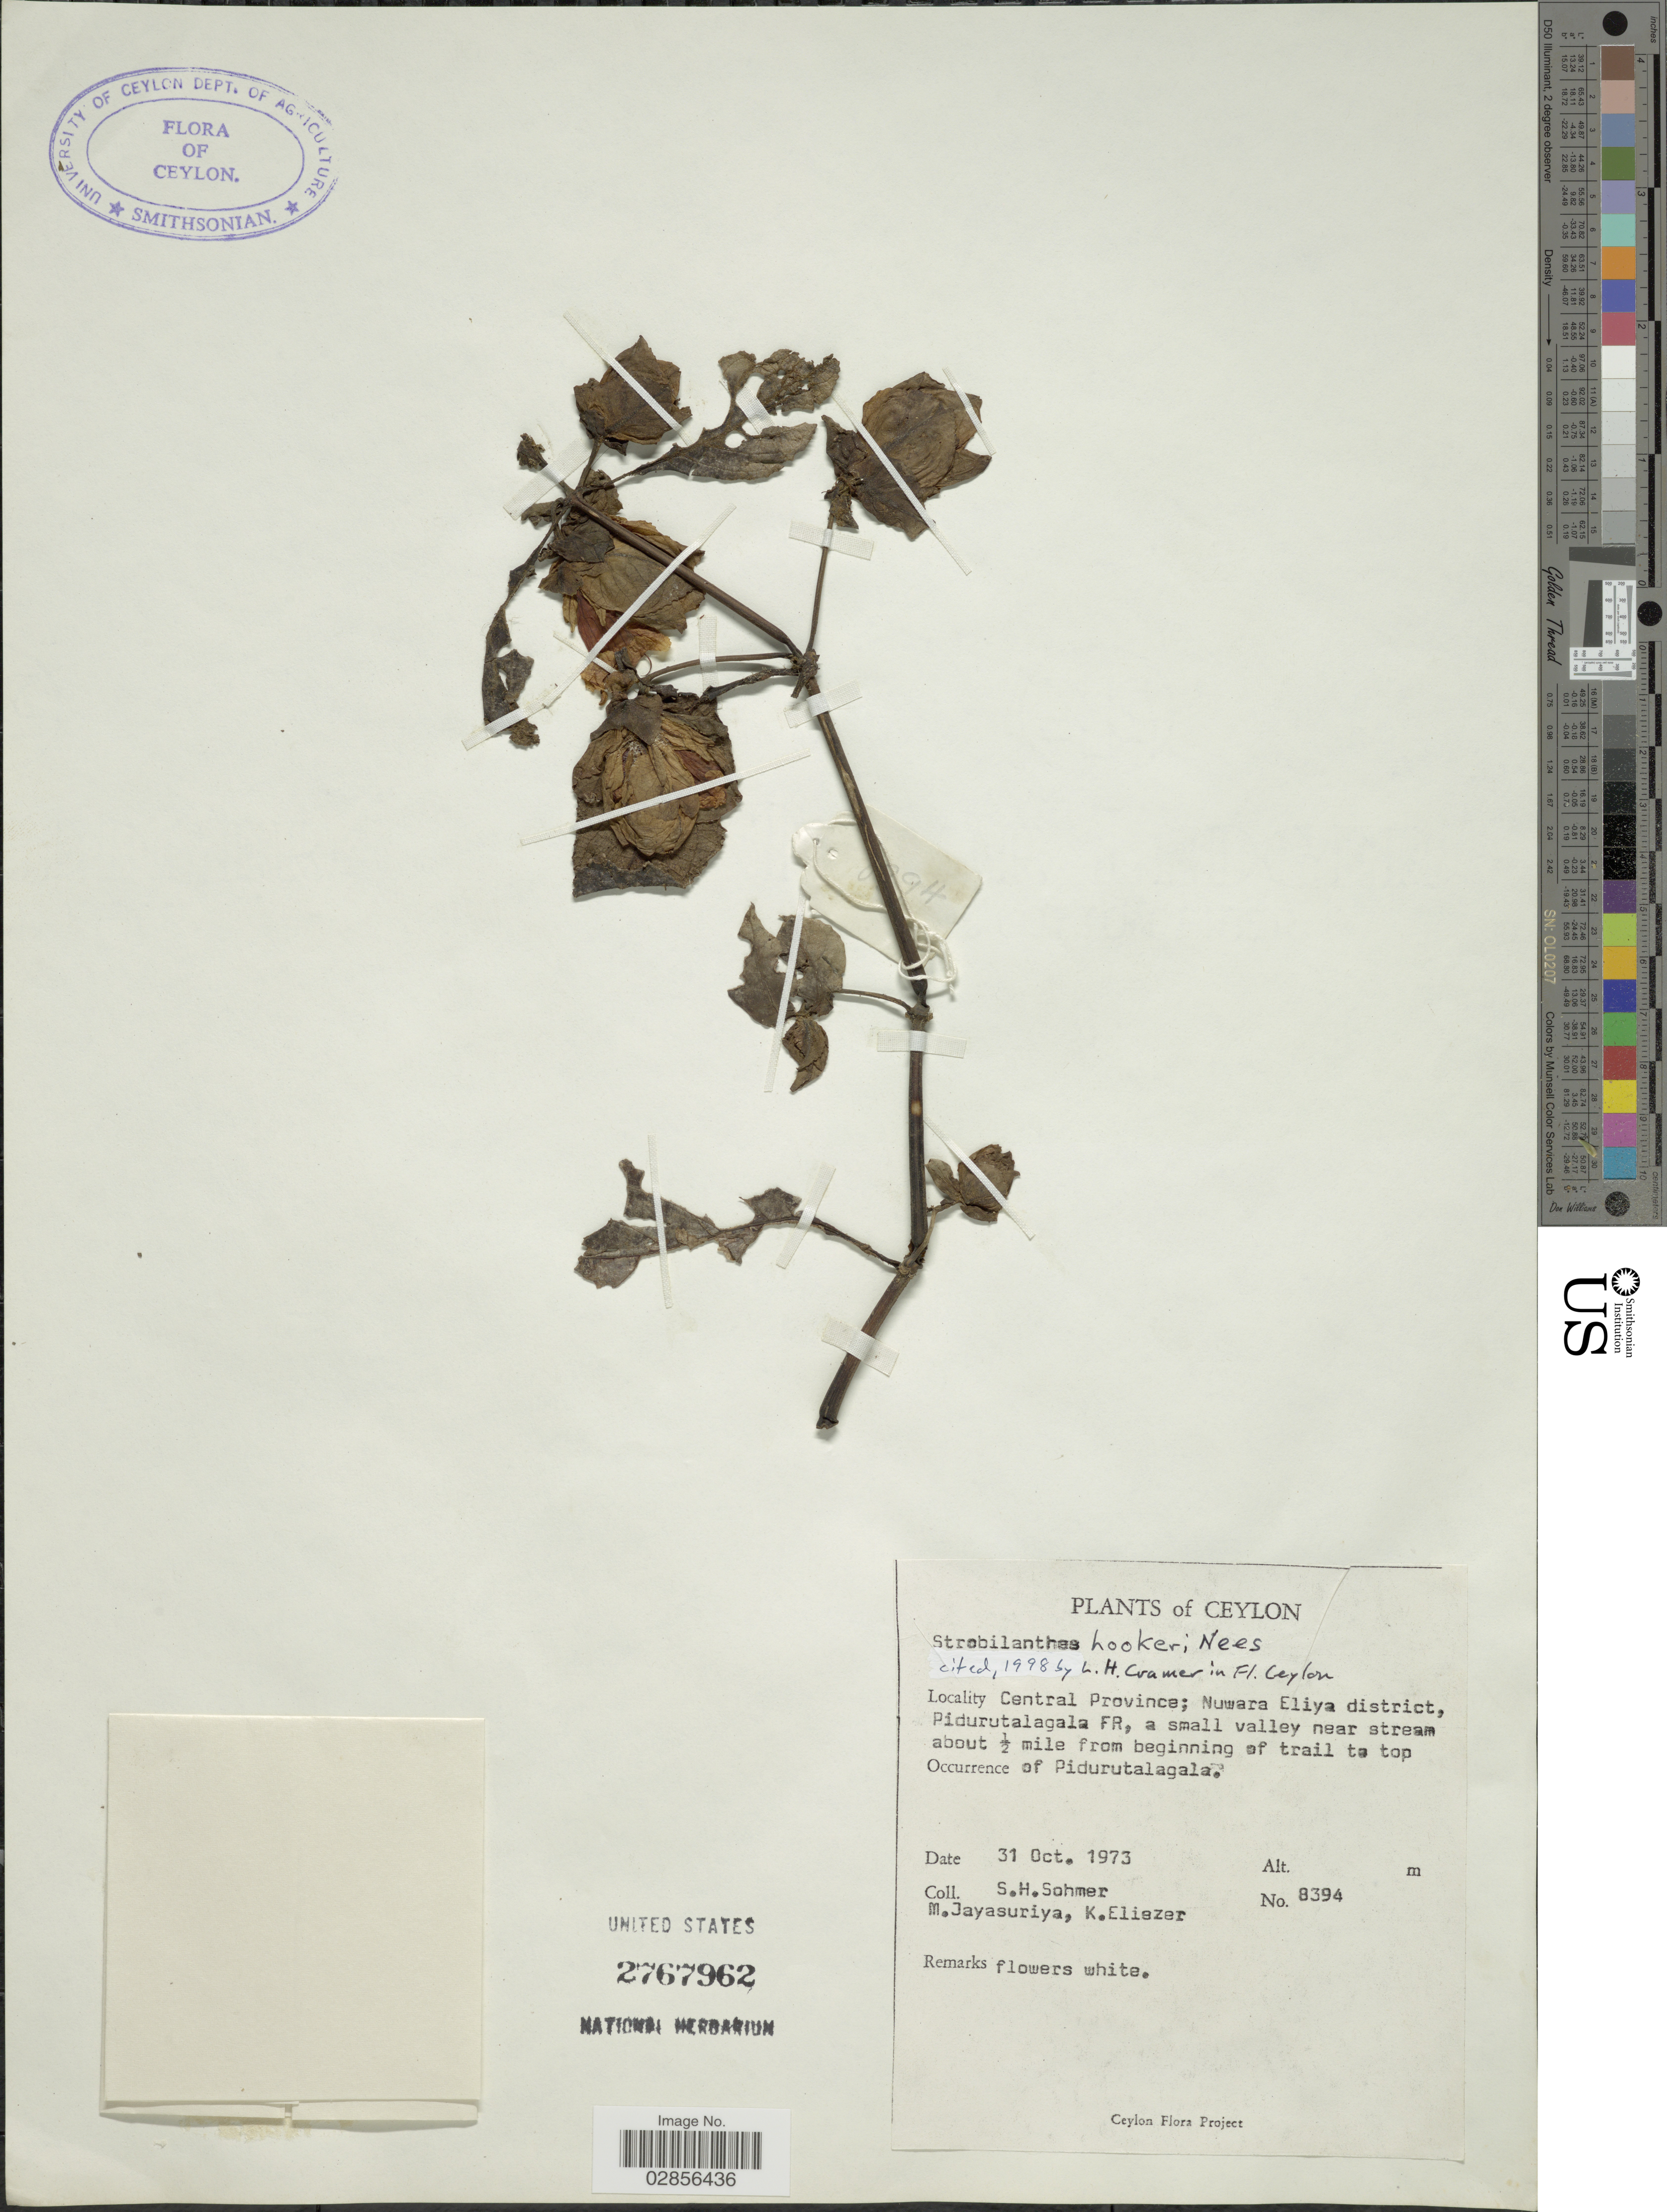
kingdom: Plantae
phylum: Tracheophyta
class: Magnoliopsida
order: Lamiales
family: Acanthaceae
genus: Strobilanthes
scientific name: Strobilanthes hookeri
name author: Nees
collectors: S. H. Sohmer, M. Jayasuriya & K. Eliezer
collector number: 8394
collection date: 1973-10-31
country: Sri Lanka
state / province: Central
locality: Ceylon. Nuwara Eliya district, Pidurutalagala FR, a small valley near stream about ½ mile from beginning of trail to top of Pidurutalagala.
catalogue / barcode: US 2767962